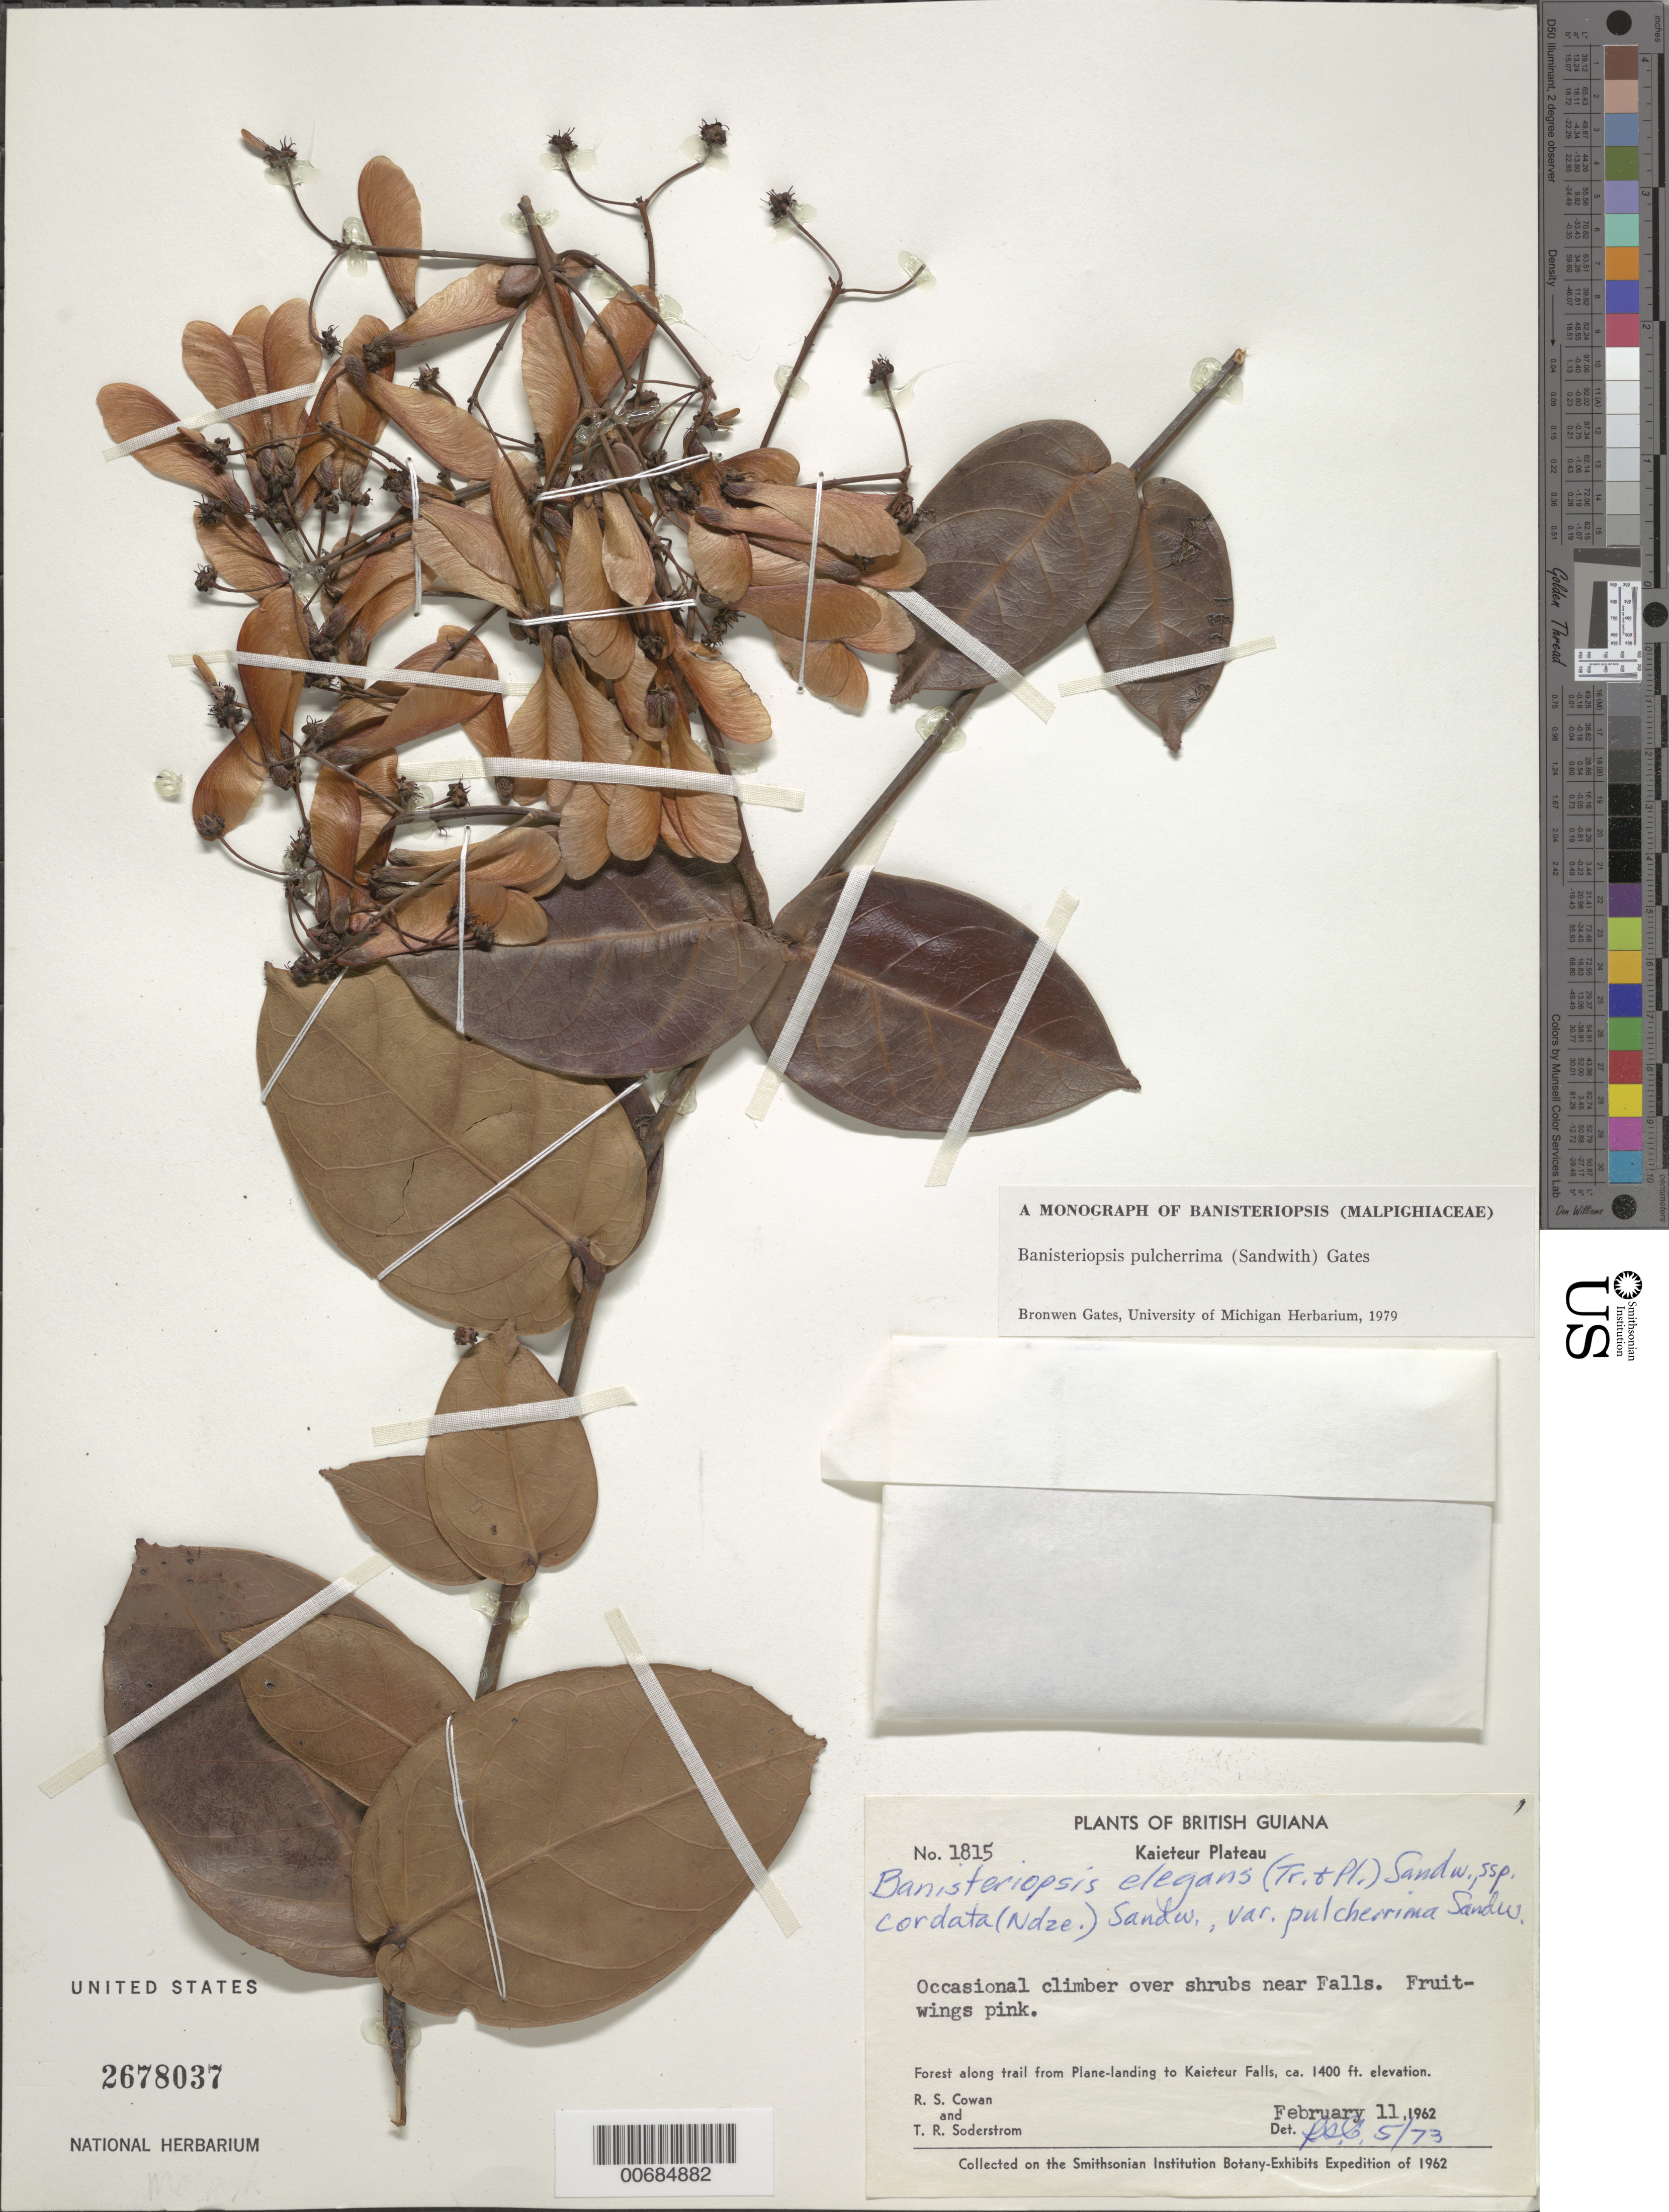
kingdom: Plantae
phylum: Tracheophyta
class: Magnoliopsida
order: Malpighiales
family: Malpighiaceae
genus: Banisteriopsis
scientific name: Banisteriopsis pulcherrima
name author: (Sandwith) B. Gates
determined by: Gates, B.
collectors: R. S. Cowan & T. R. Soderstrom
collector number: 1815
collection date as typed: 11-Feb-62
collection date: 1962-02-11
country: Guyana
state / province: Potaro-Siparuni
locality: Kaieteur Plateau, along trail from plane landing to Kaieteur Falls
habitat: Near Falls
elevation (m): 427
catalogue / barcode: US 2678037